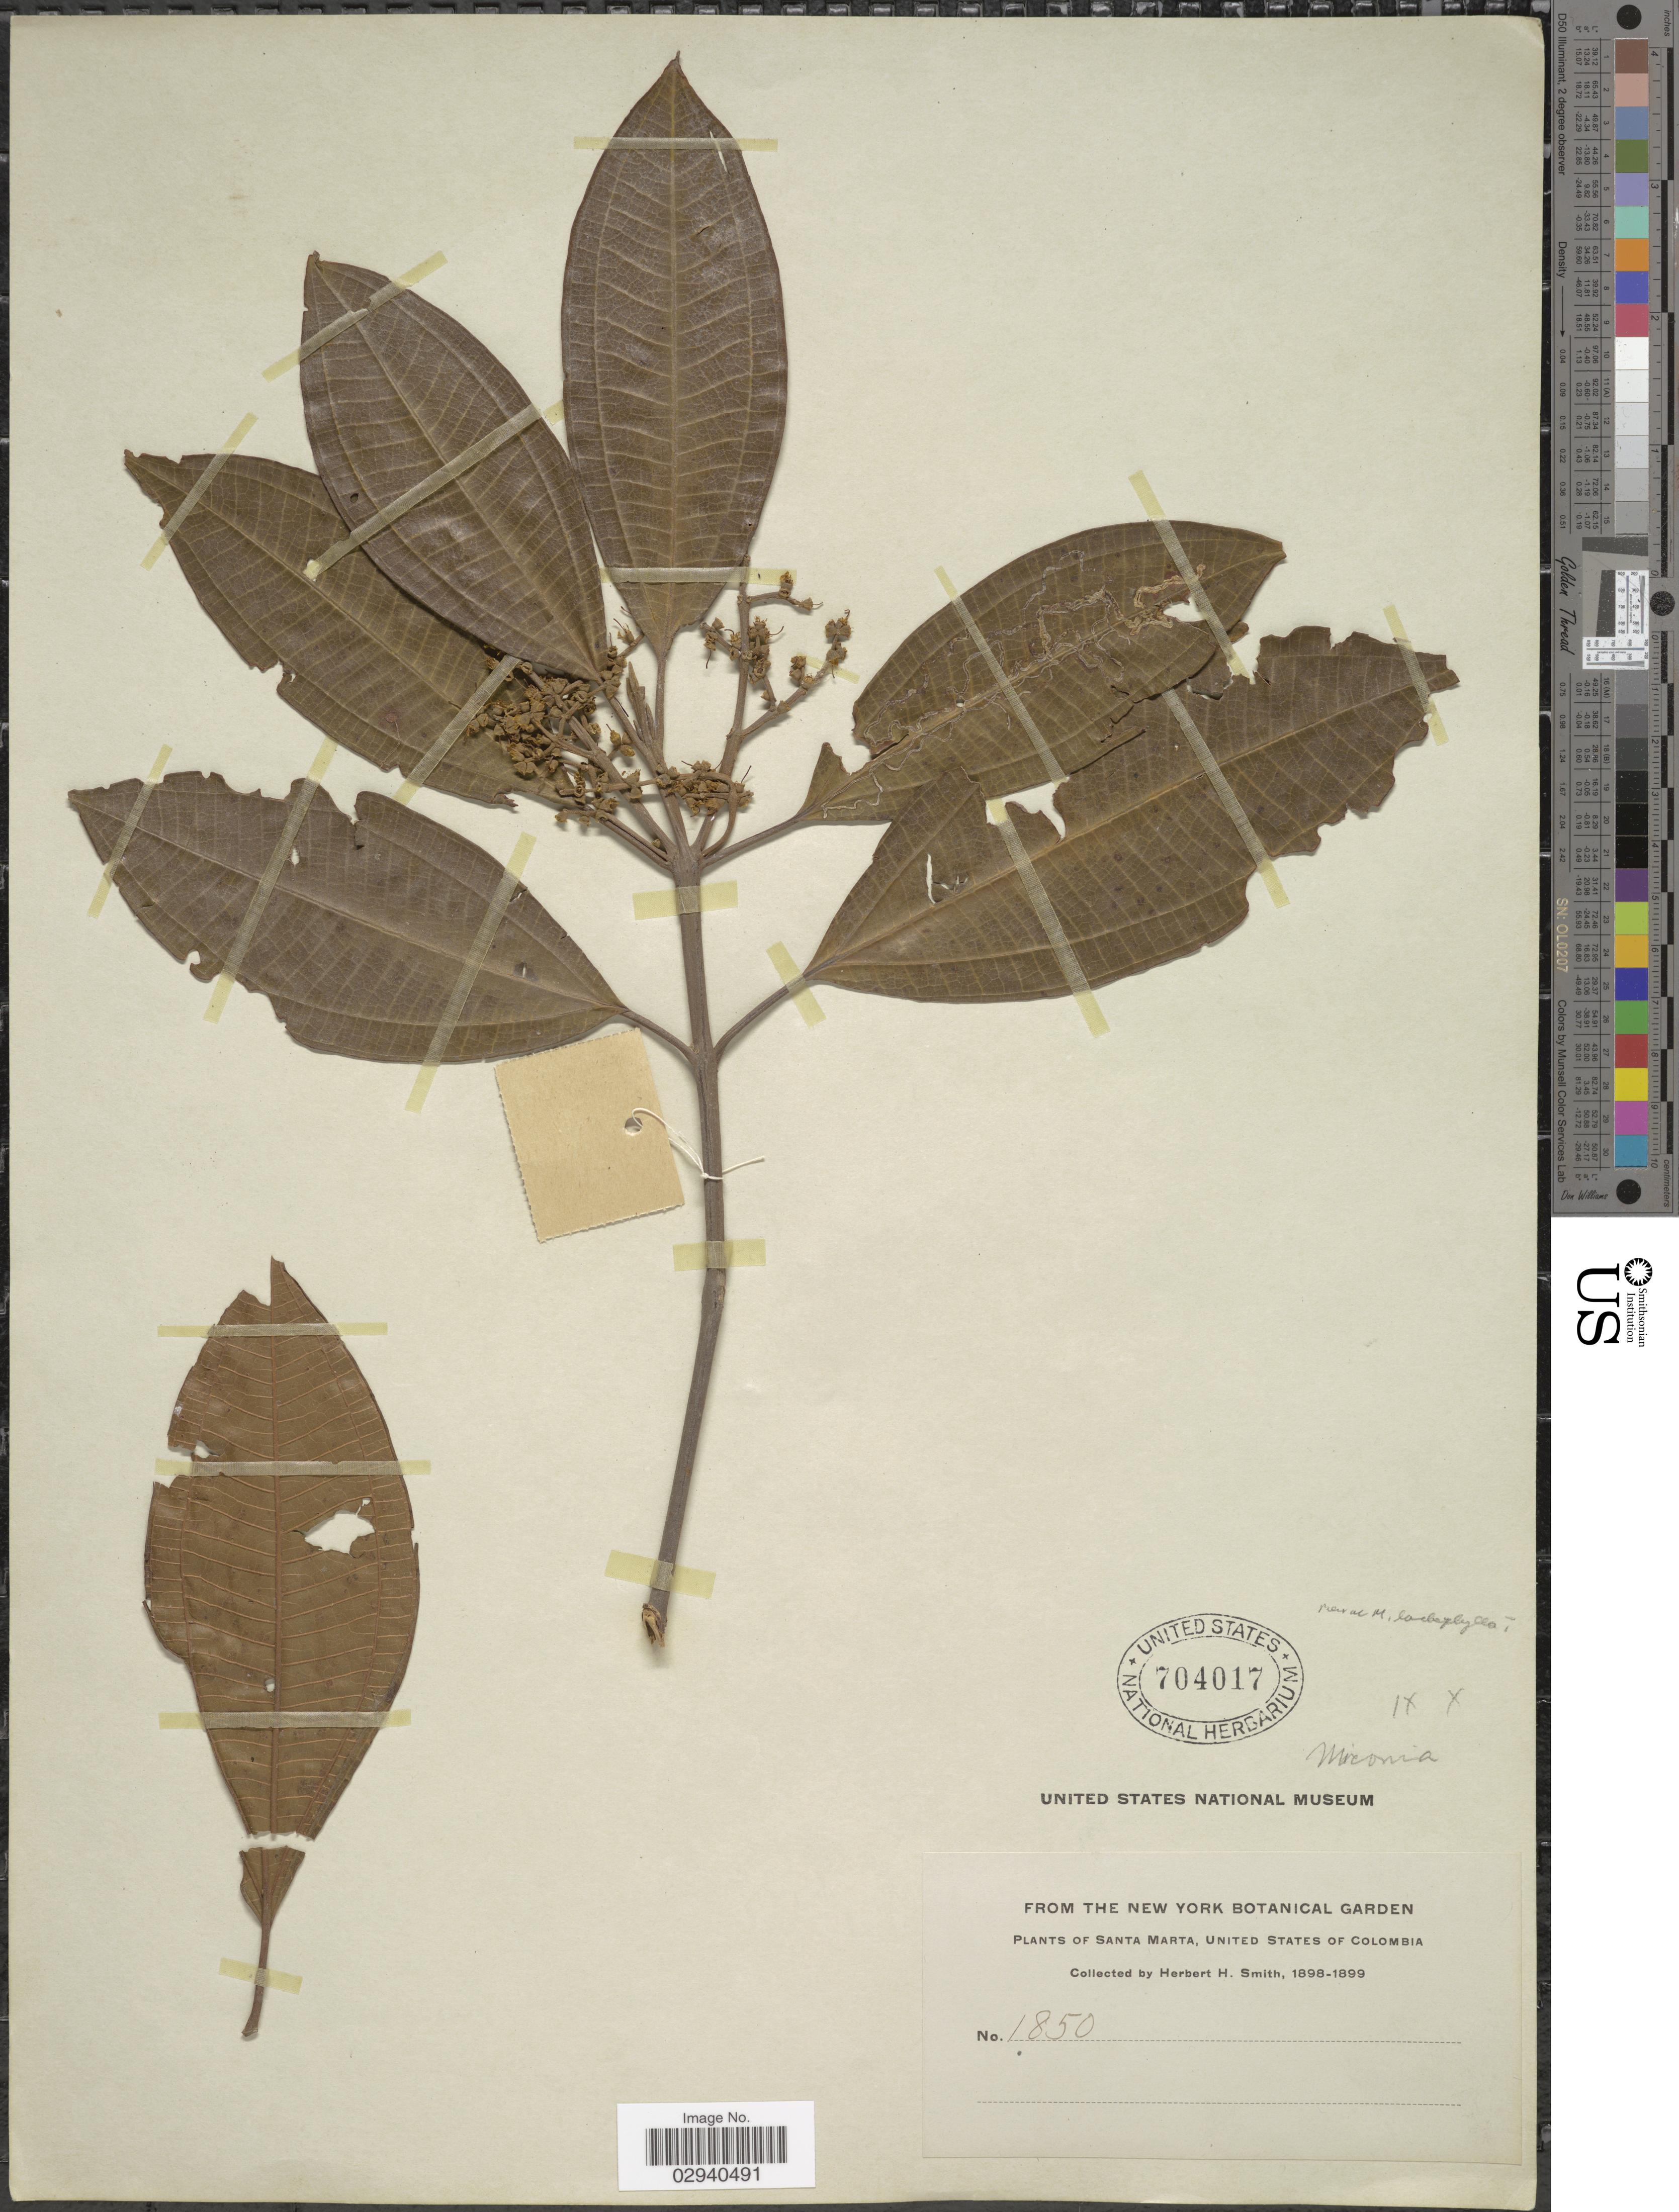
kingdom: Plantae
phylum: Tracheophyta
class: Magnoliopsida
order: Myrtales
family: Melastomataceae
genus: Miconia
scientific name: Miconia lonchophylla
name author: Naudin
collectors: Herbert H. Smith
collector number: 1850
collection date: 1898/1899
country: Colombia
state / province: Magdalena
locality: Santa Marta.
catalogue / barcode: US 704017